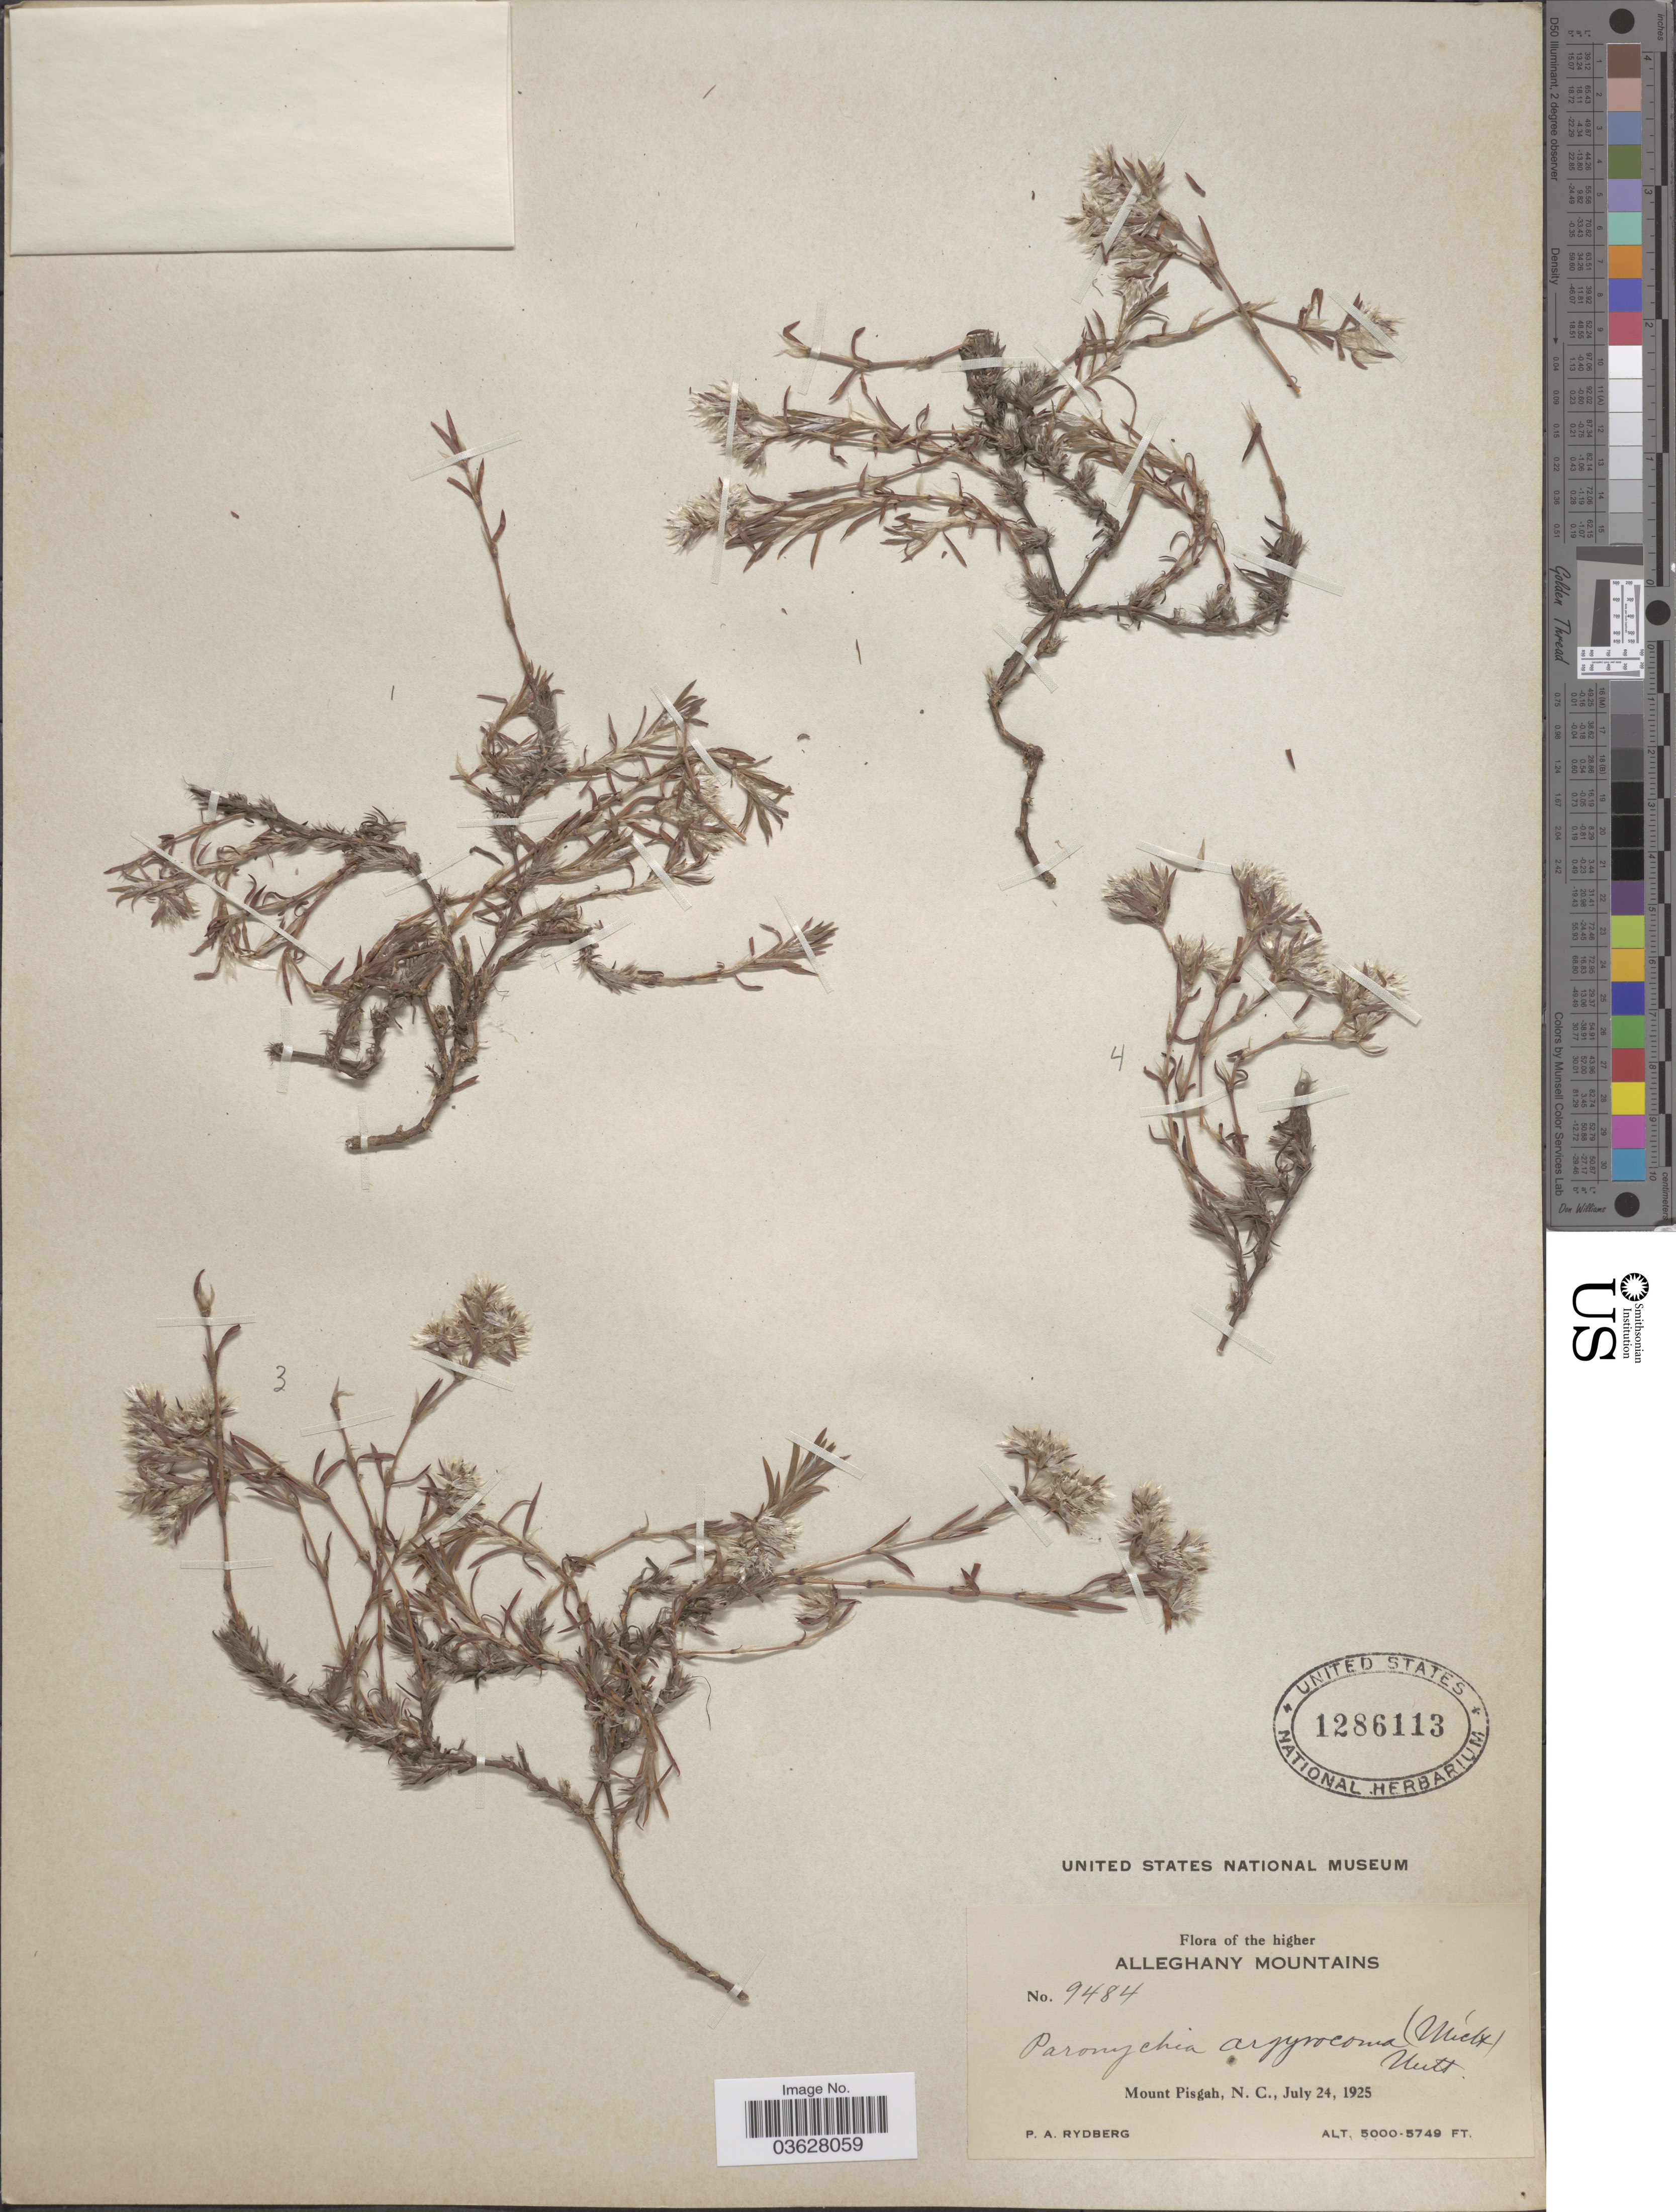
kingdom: Plantae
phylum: Tracheophyta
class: Magnoliopsida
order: Caryophyllales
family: Caryophyllaceae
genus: Paronychia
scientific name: Paronychia argyrocoma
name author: (Michx.) Nutt.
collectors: P. A. Rydberg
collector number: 9484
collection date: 1925-07-24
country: United States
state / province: North Carolina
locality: Higher Alleghany Mountains. Mount Pisgah.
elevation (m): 1524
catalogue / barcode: US 1286113